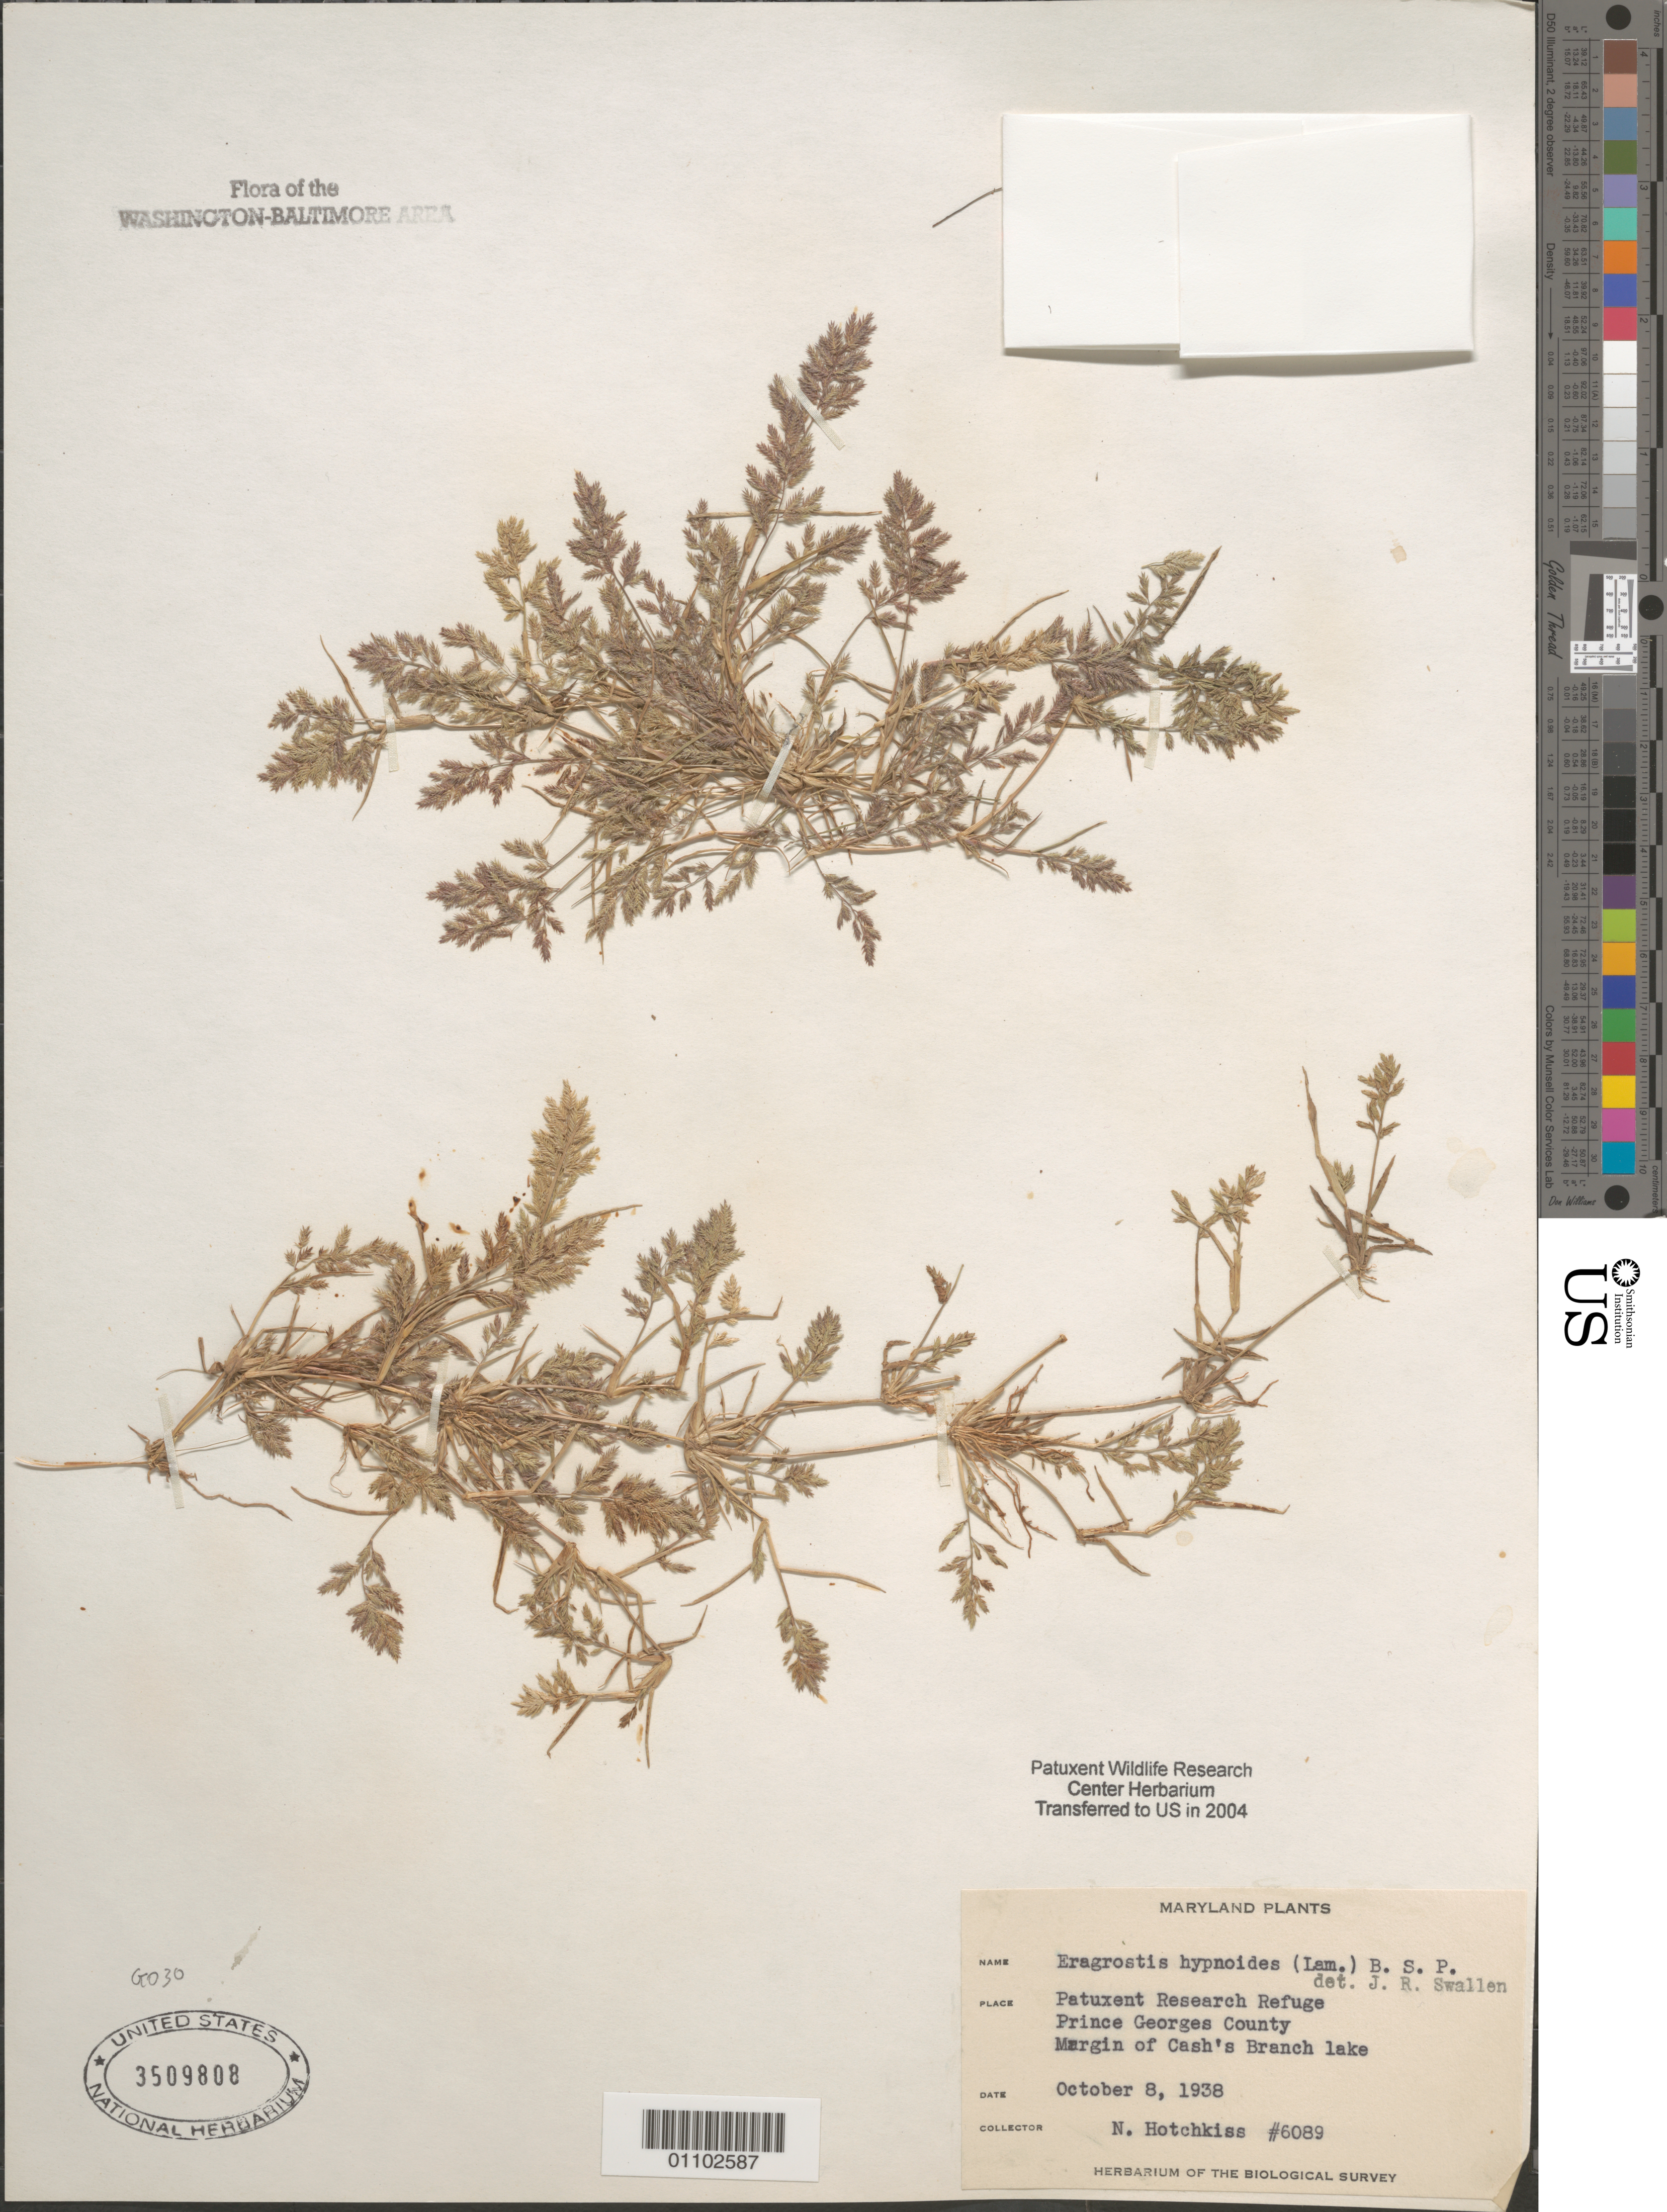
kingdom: Plantae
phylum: Tracheophyta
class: Liliopsida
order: Poales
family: Poaceae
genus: Eragrostis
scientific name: Eragrostis hypnoides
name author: (Lam.) Britton, Stearns & Poggenb.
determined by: Swallen, Jason R.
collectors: N. Hotchkiss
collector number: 6089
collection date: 1938-10-08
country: United States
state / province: Maryland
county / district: Prince George's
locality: Patuxent Research Refuge, margin of Cash's Branch Lake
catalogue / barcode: US 3509808